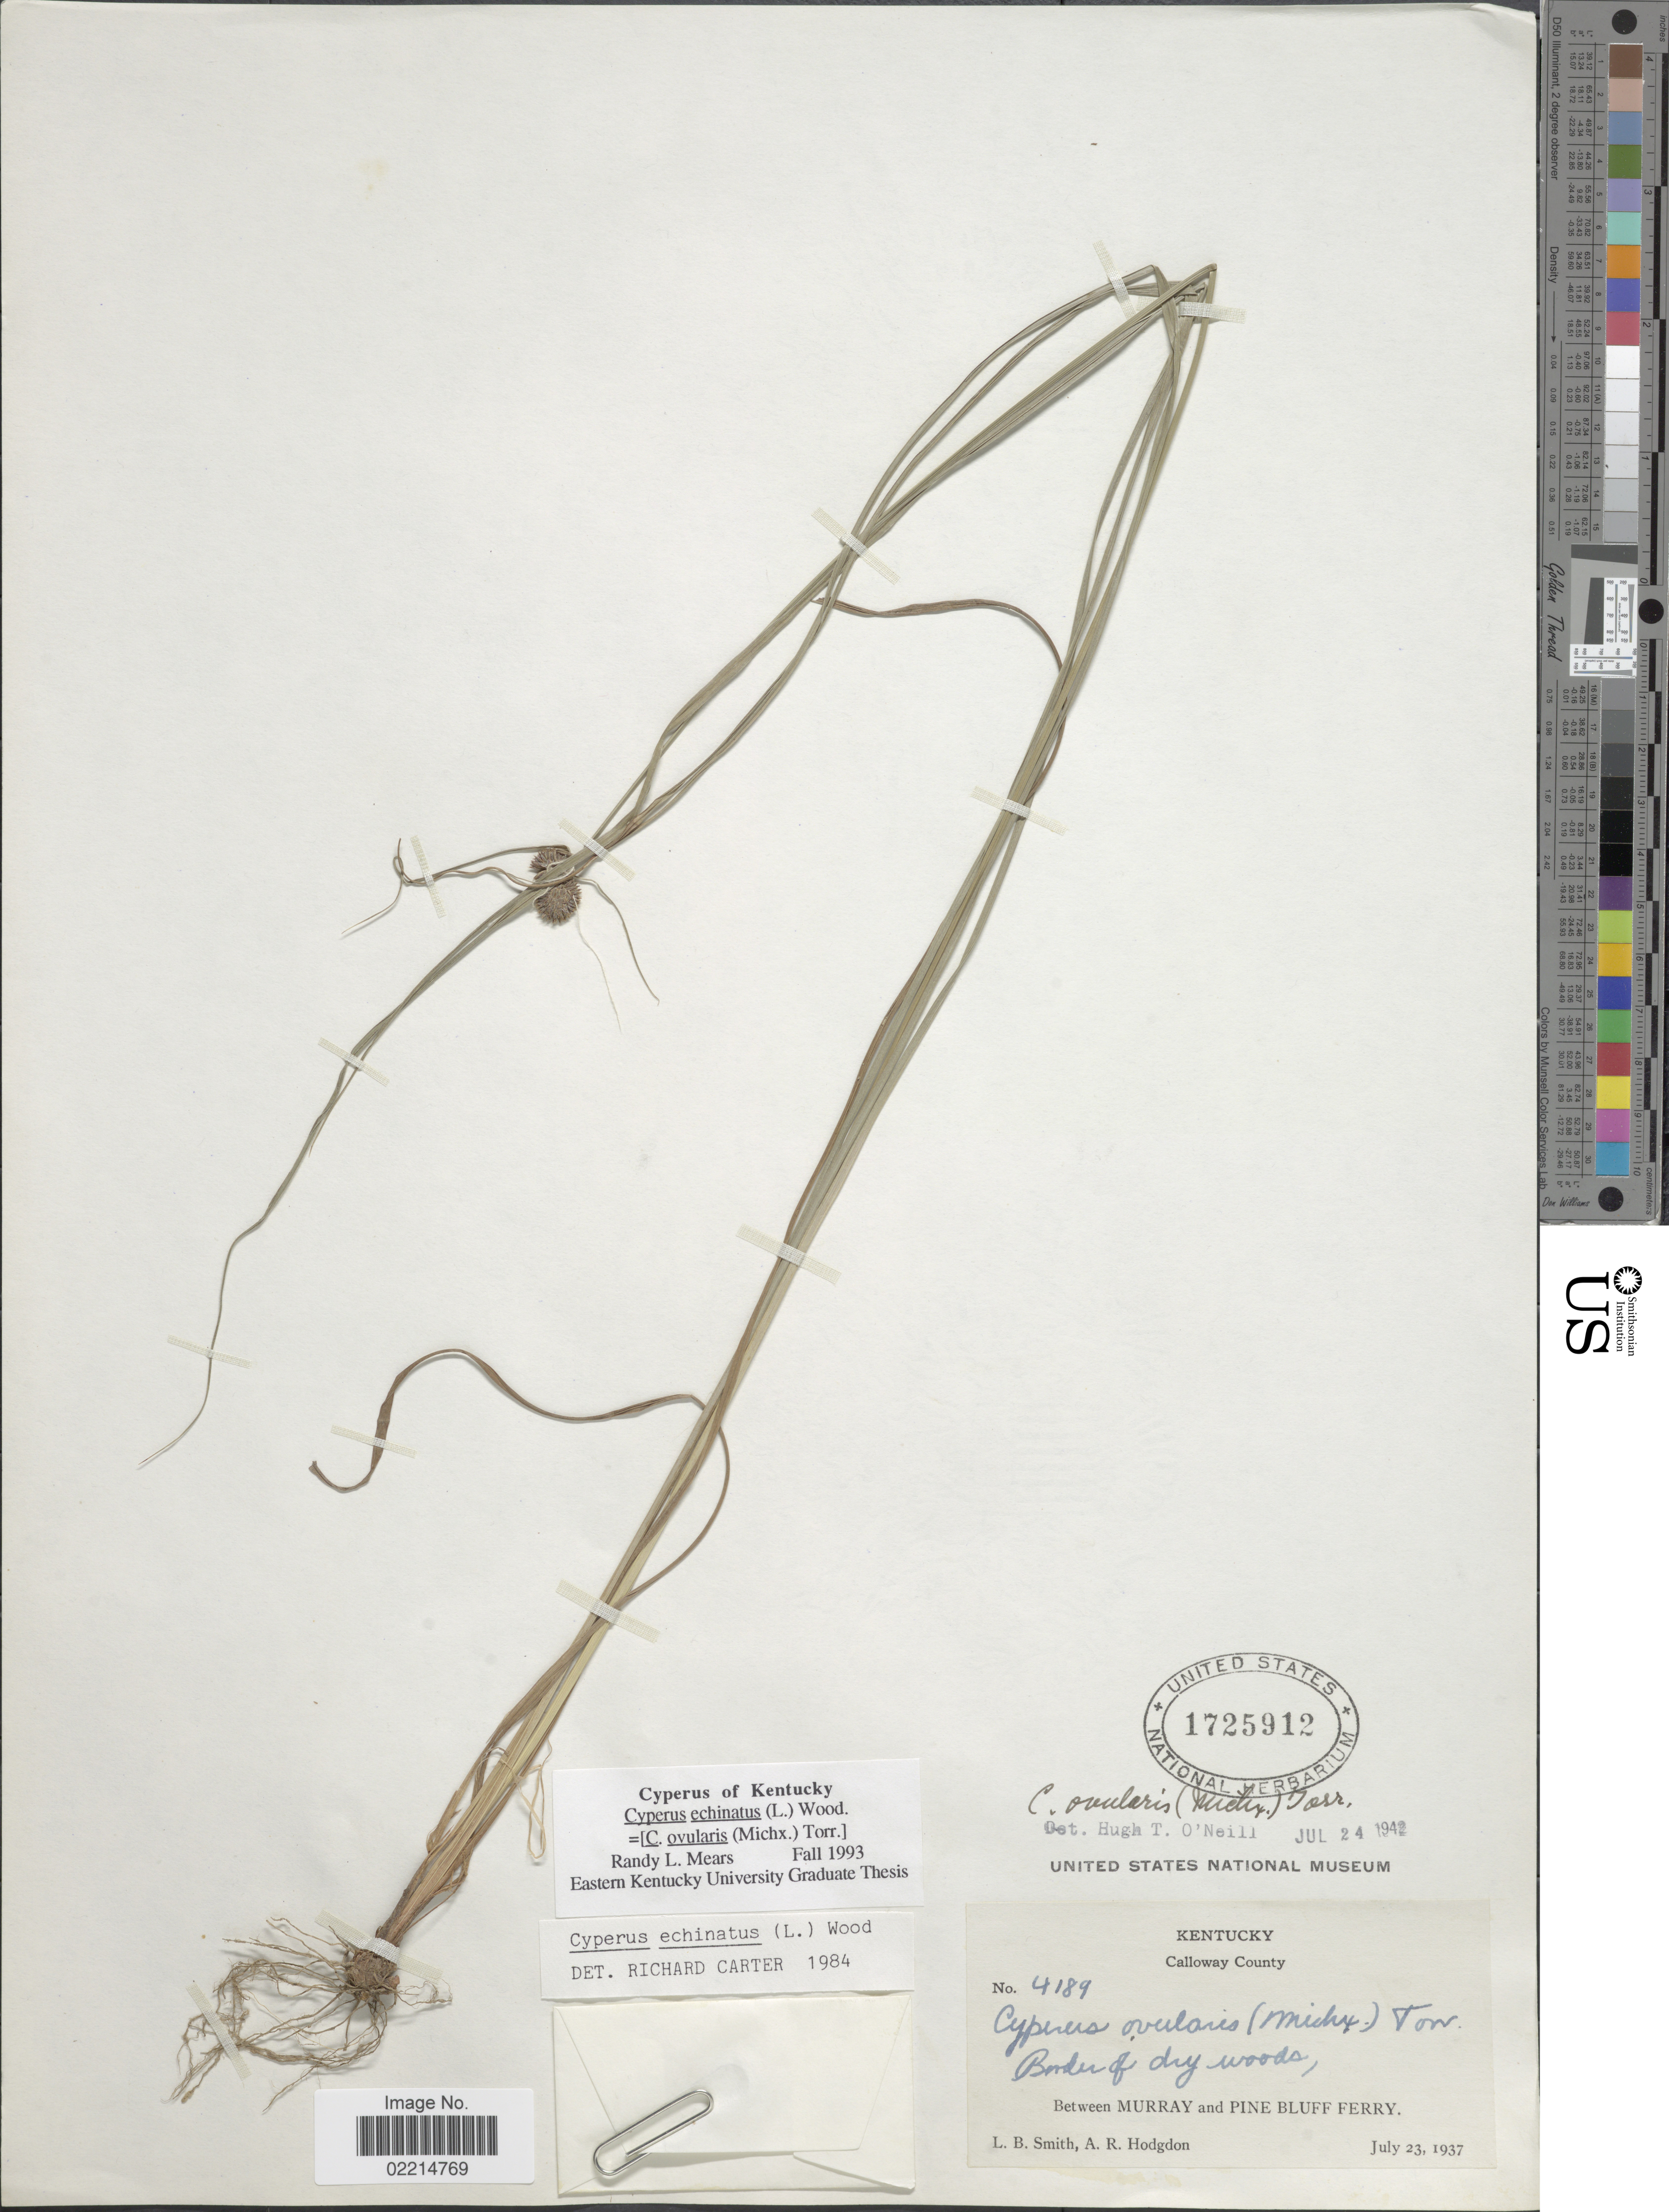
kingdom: Plantae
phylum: Tracheophyta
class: Liliopsida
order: Poales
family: Cyperaceae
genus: Cyperus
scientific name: Cyperus echinatus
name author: (L.) Alph. Wood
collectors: L. Smith & A. R. Hodgdon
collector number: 4189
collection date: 1937-07-23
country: United States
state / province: Kentucky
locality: Calloway County. Border of dry woods, between Murray and Pine Bluff Ferry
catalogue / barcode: US 1725912